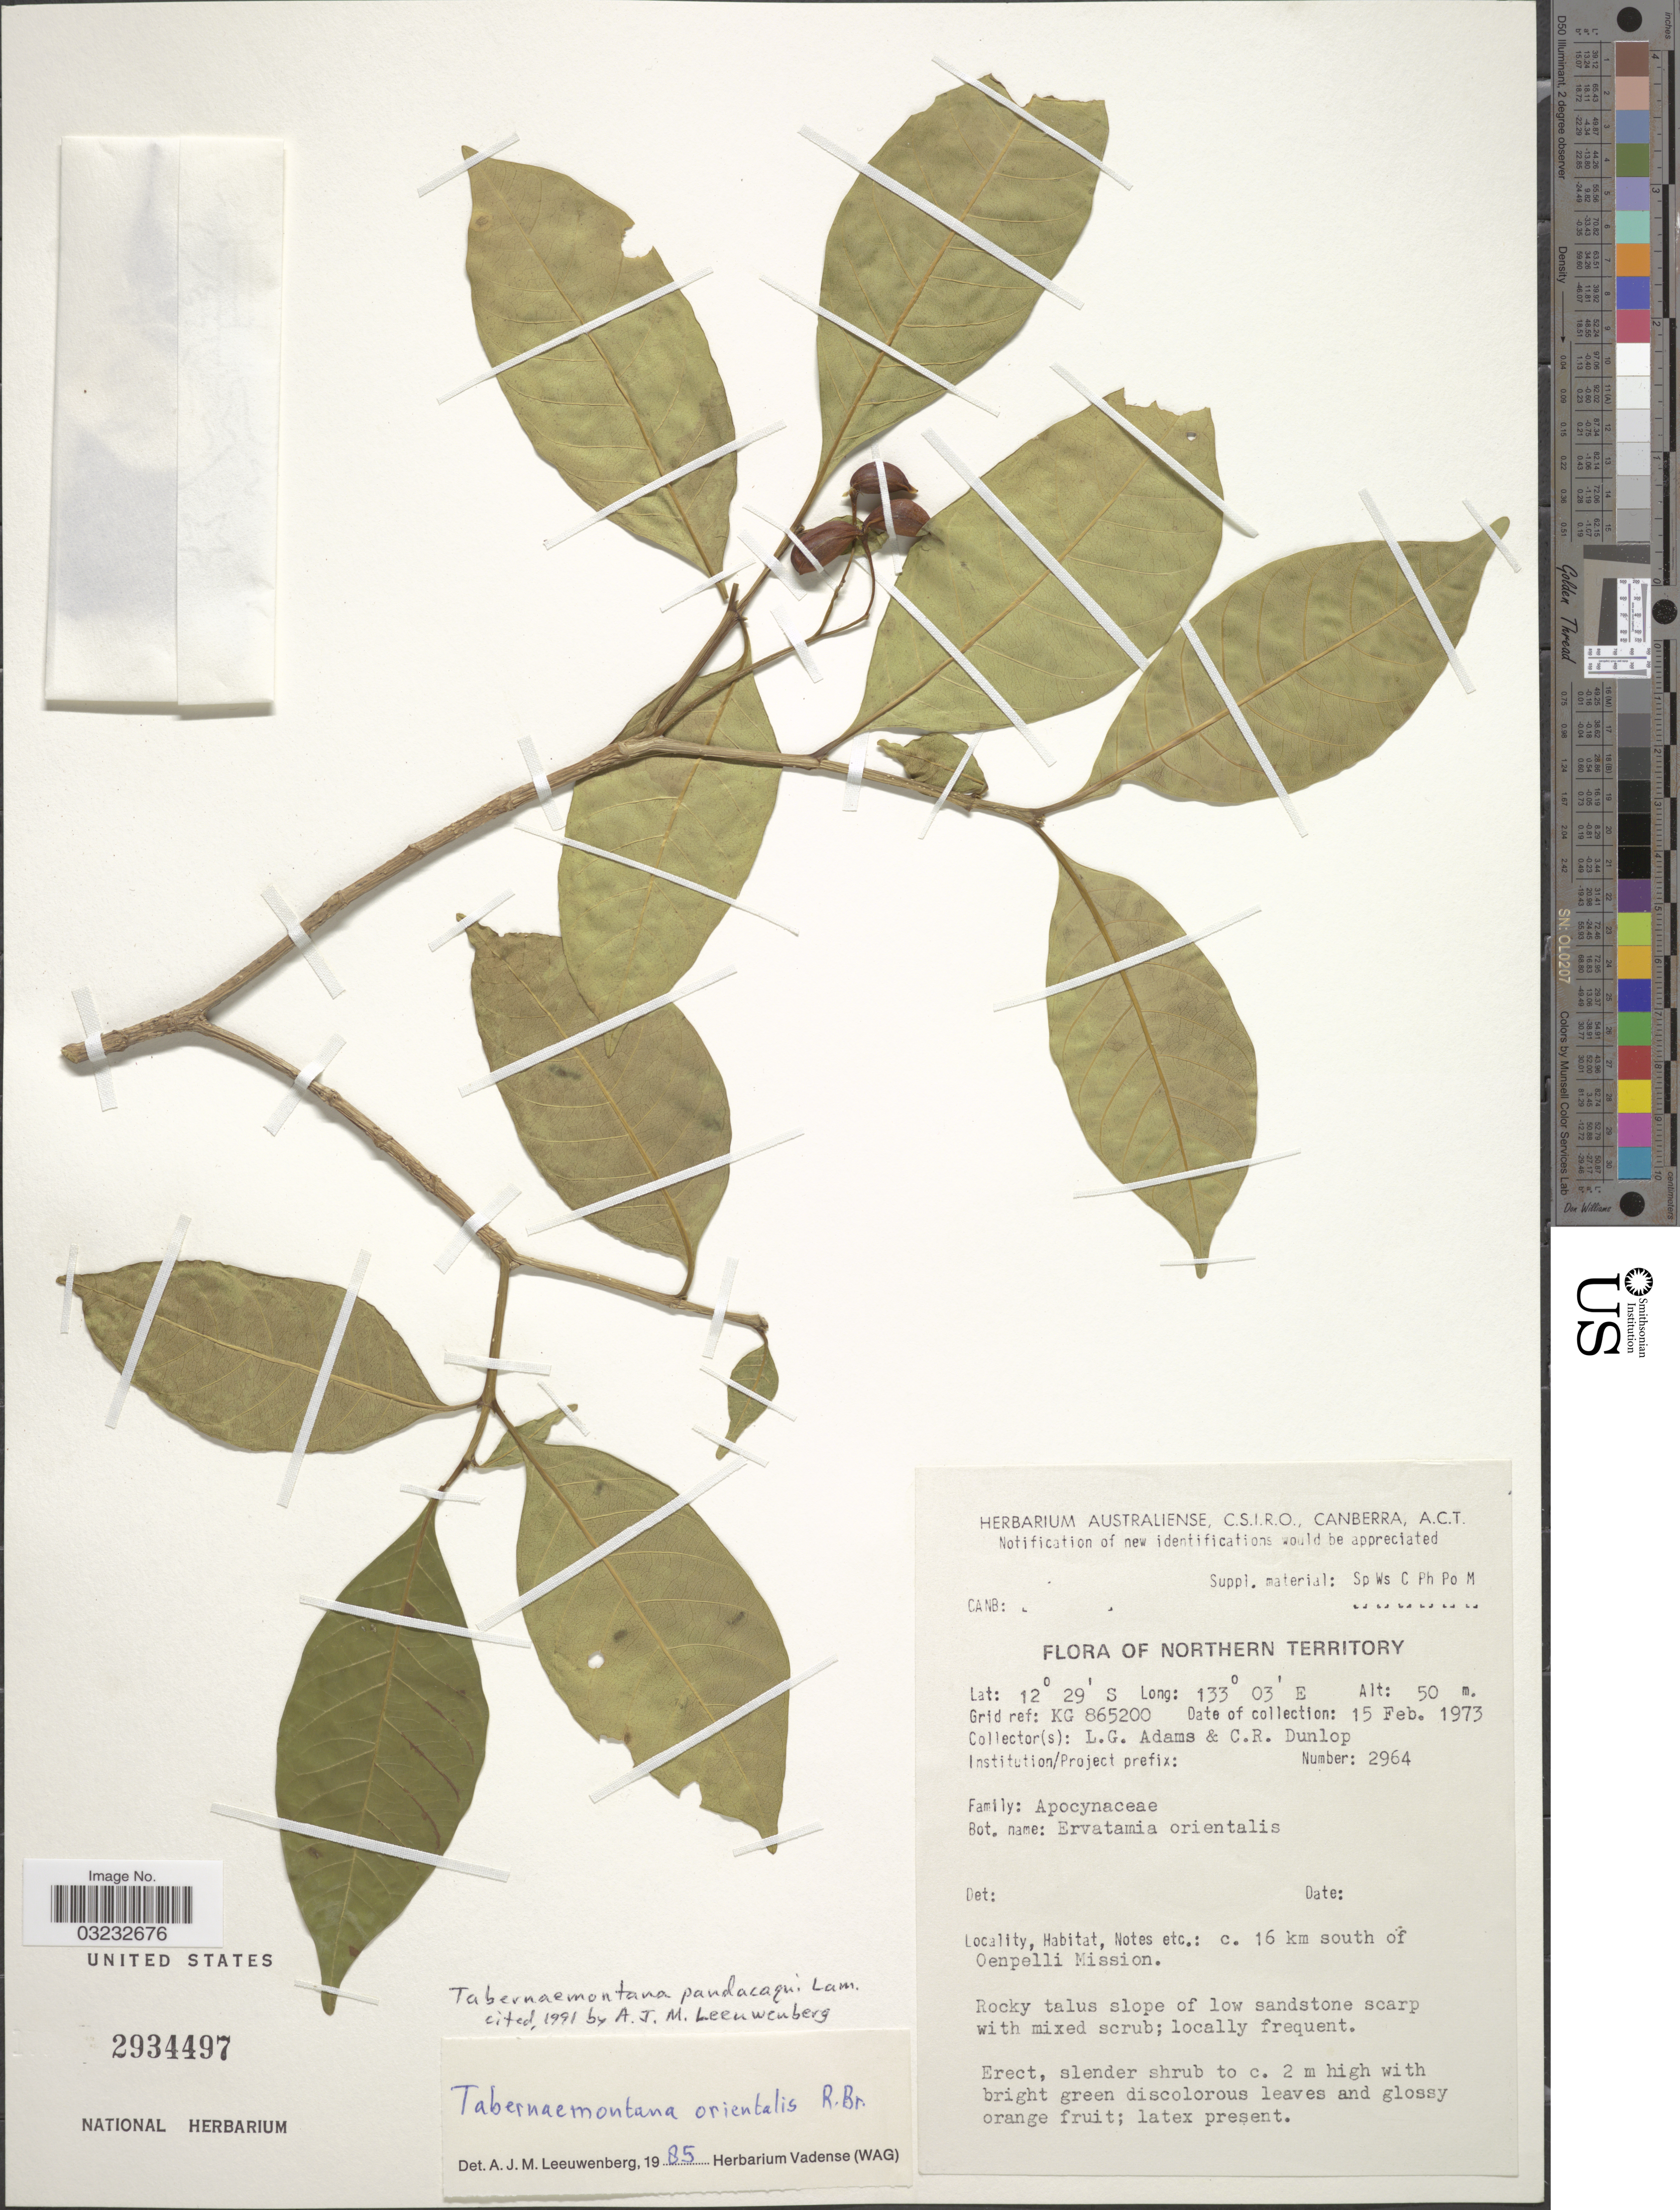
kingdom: Plantae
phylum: Tracheophyta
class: Magnoliopsida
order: Gentianales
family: Apocynaceae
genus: Tabernaemontana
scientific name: Tabernaemontana pandacaqui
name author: Poir.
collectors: L. G. Adams & C. Dunlop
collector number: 2964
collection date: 1973-02-15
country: Australia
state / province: Northern Territory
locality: Grid ref: KG 865200. C. 16 km south of Oenpelli Mission.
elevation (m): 50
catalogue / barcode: US 2934497